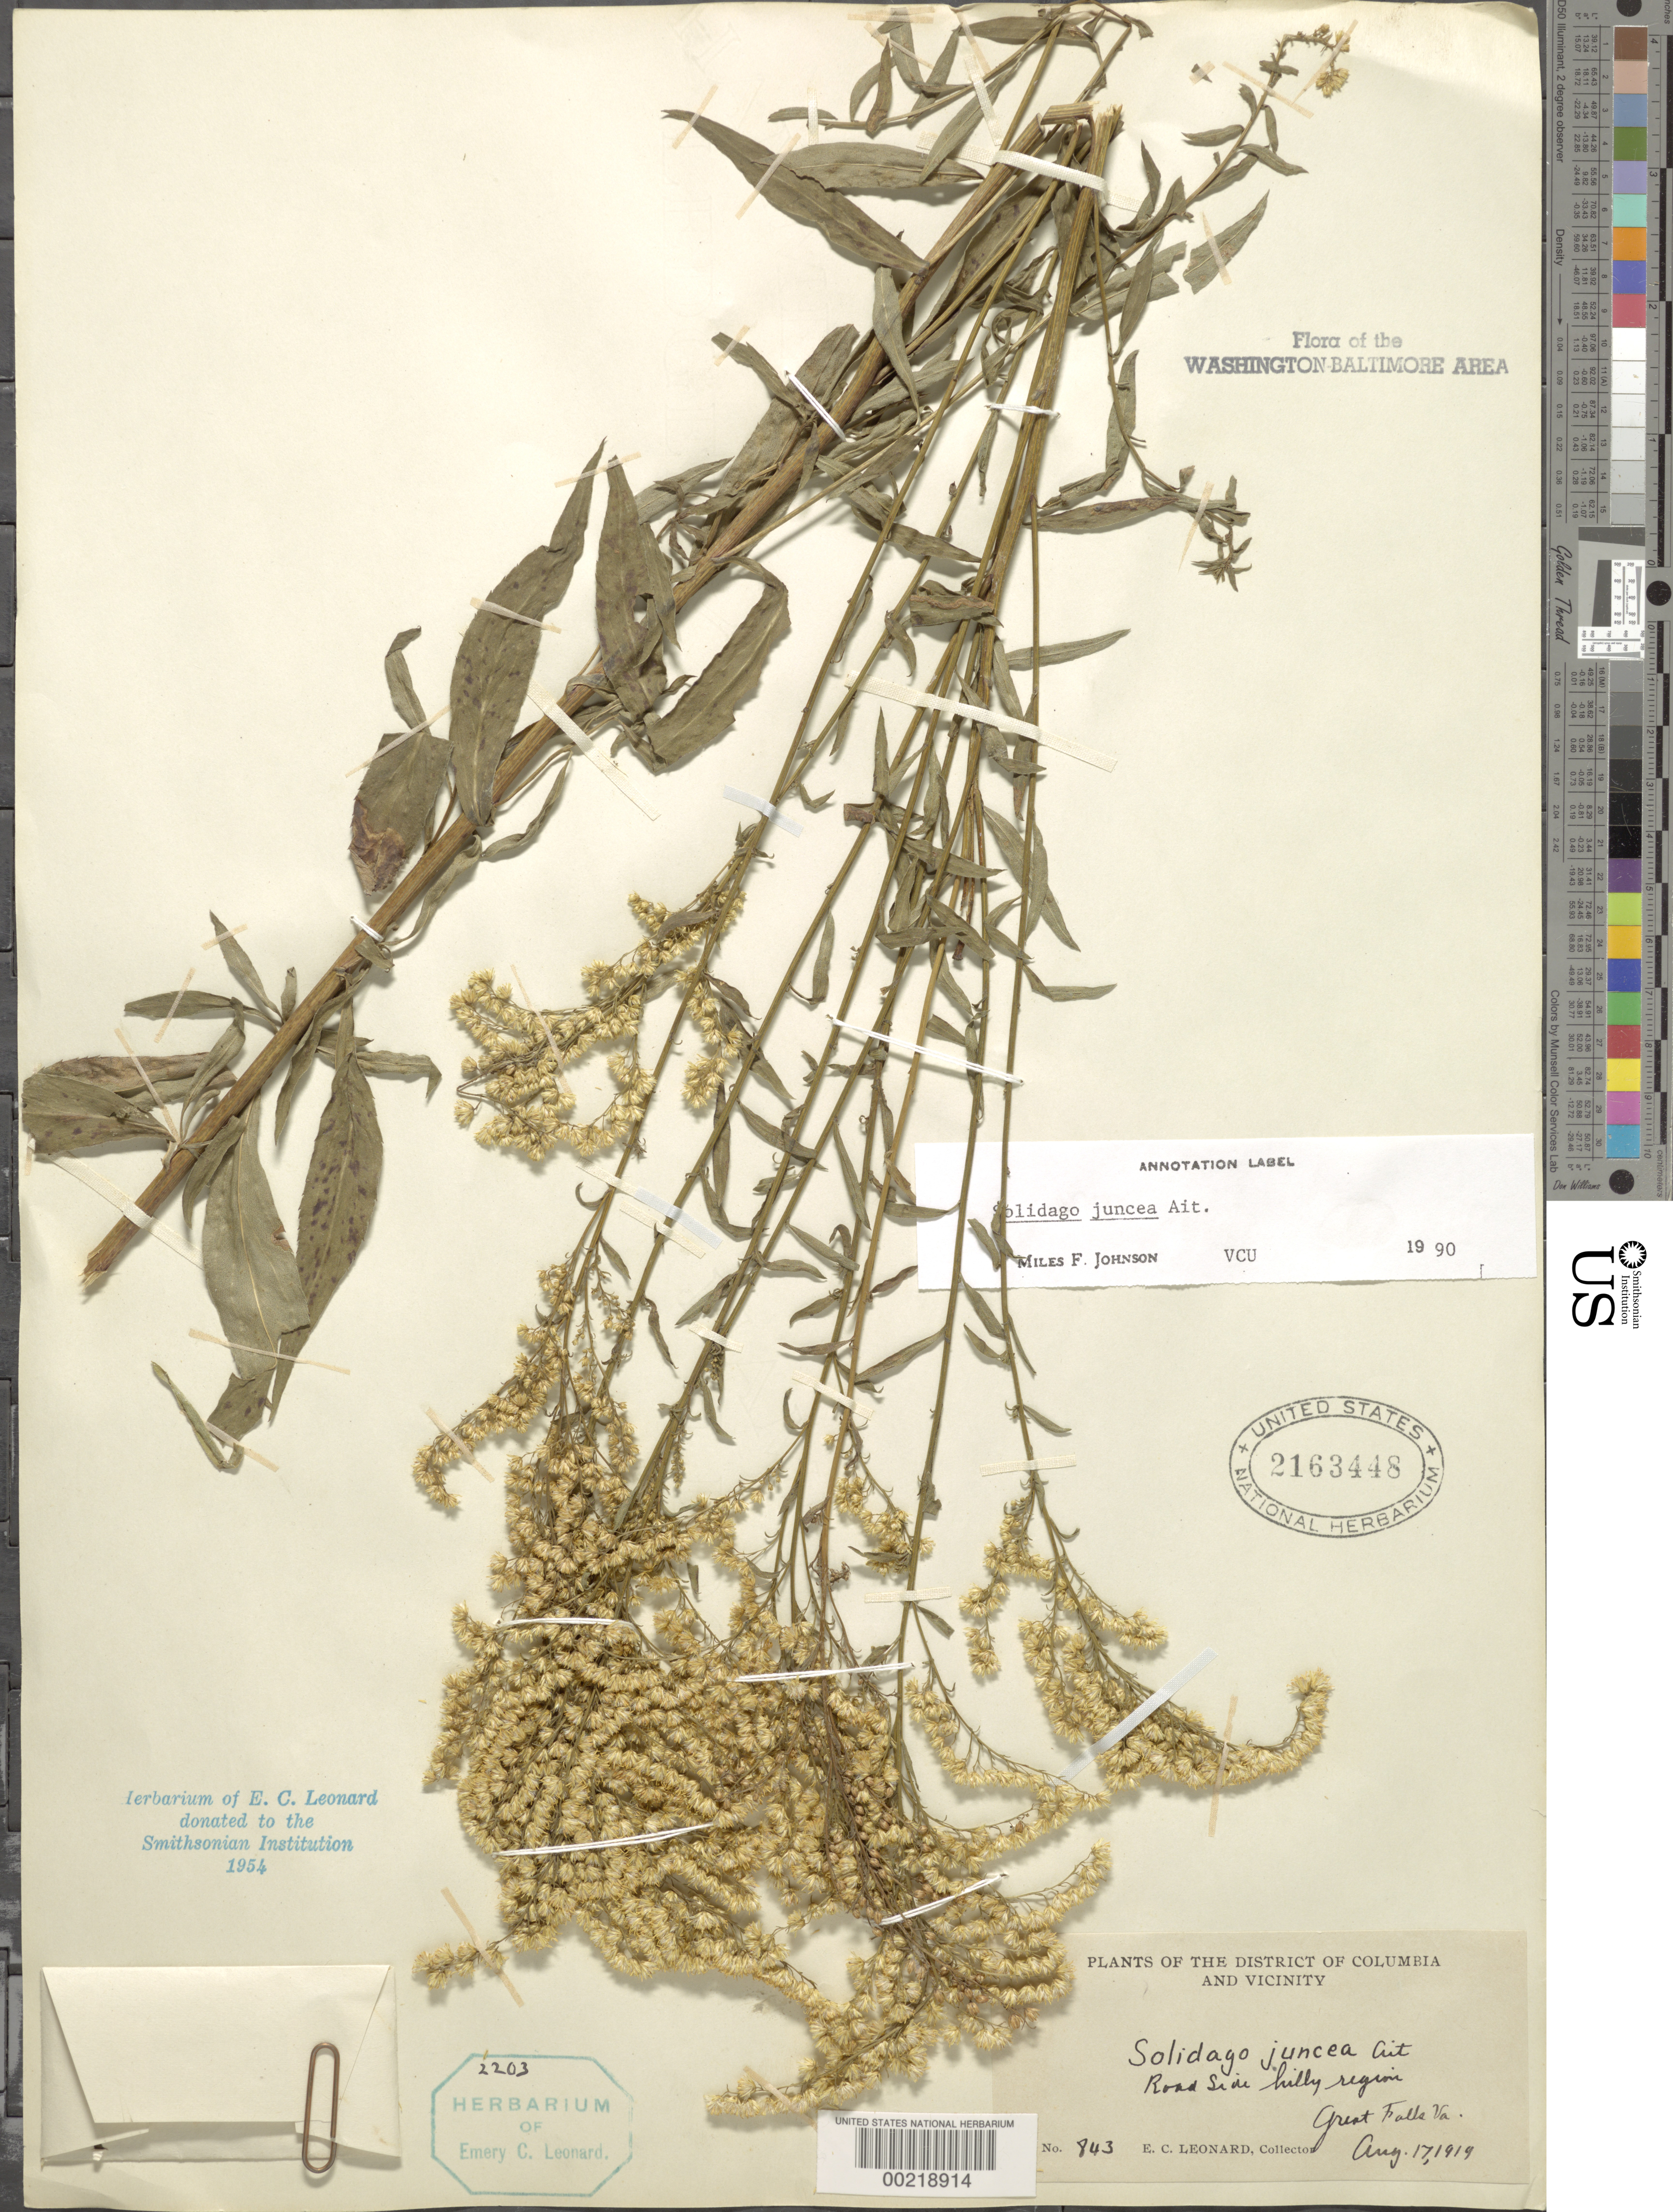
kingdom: Plantae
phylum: Tracheophyta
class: Magnoliopsida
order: Asterales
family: Asteraceae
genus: Solidago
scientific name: Solidago juncea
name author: Aiton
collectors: E. C. Leonard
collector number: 843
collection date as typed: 17 Aug 1919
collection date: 1919-08-17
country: United States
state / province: Virginia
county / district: Fairfax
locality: Great Falls C. & O. Canal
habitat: Roadside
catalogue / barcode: US 2163448